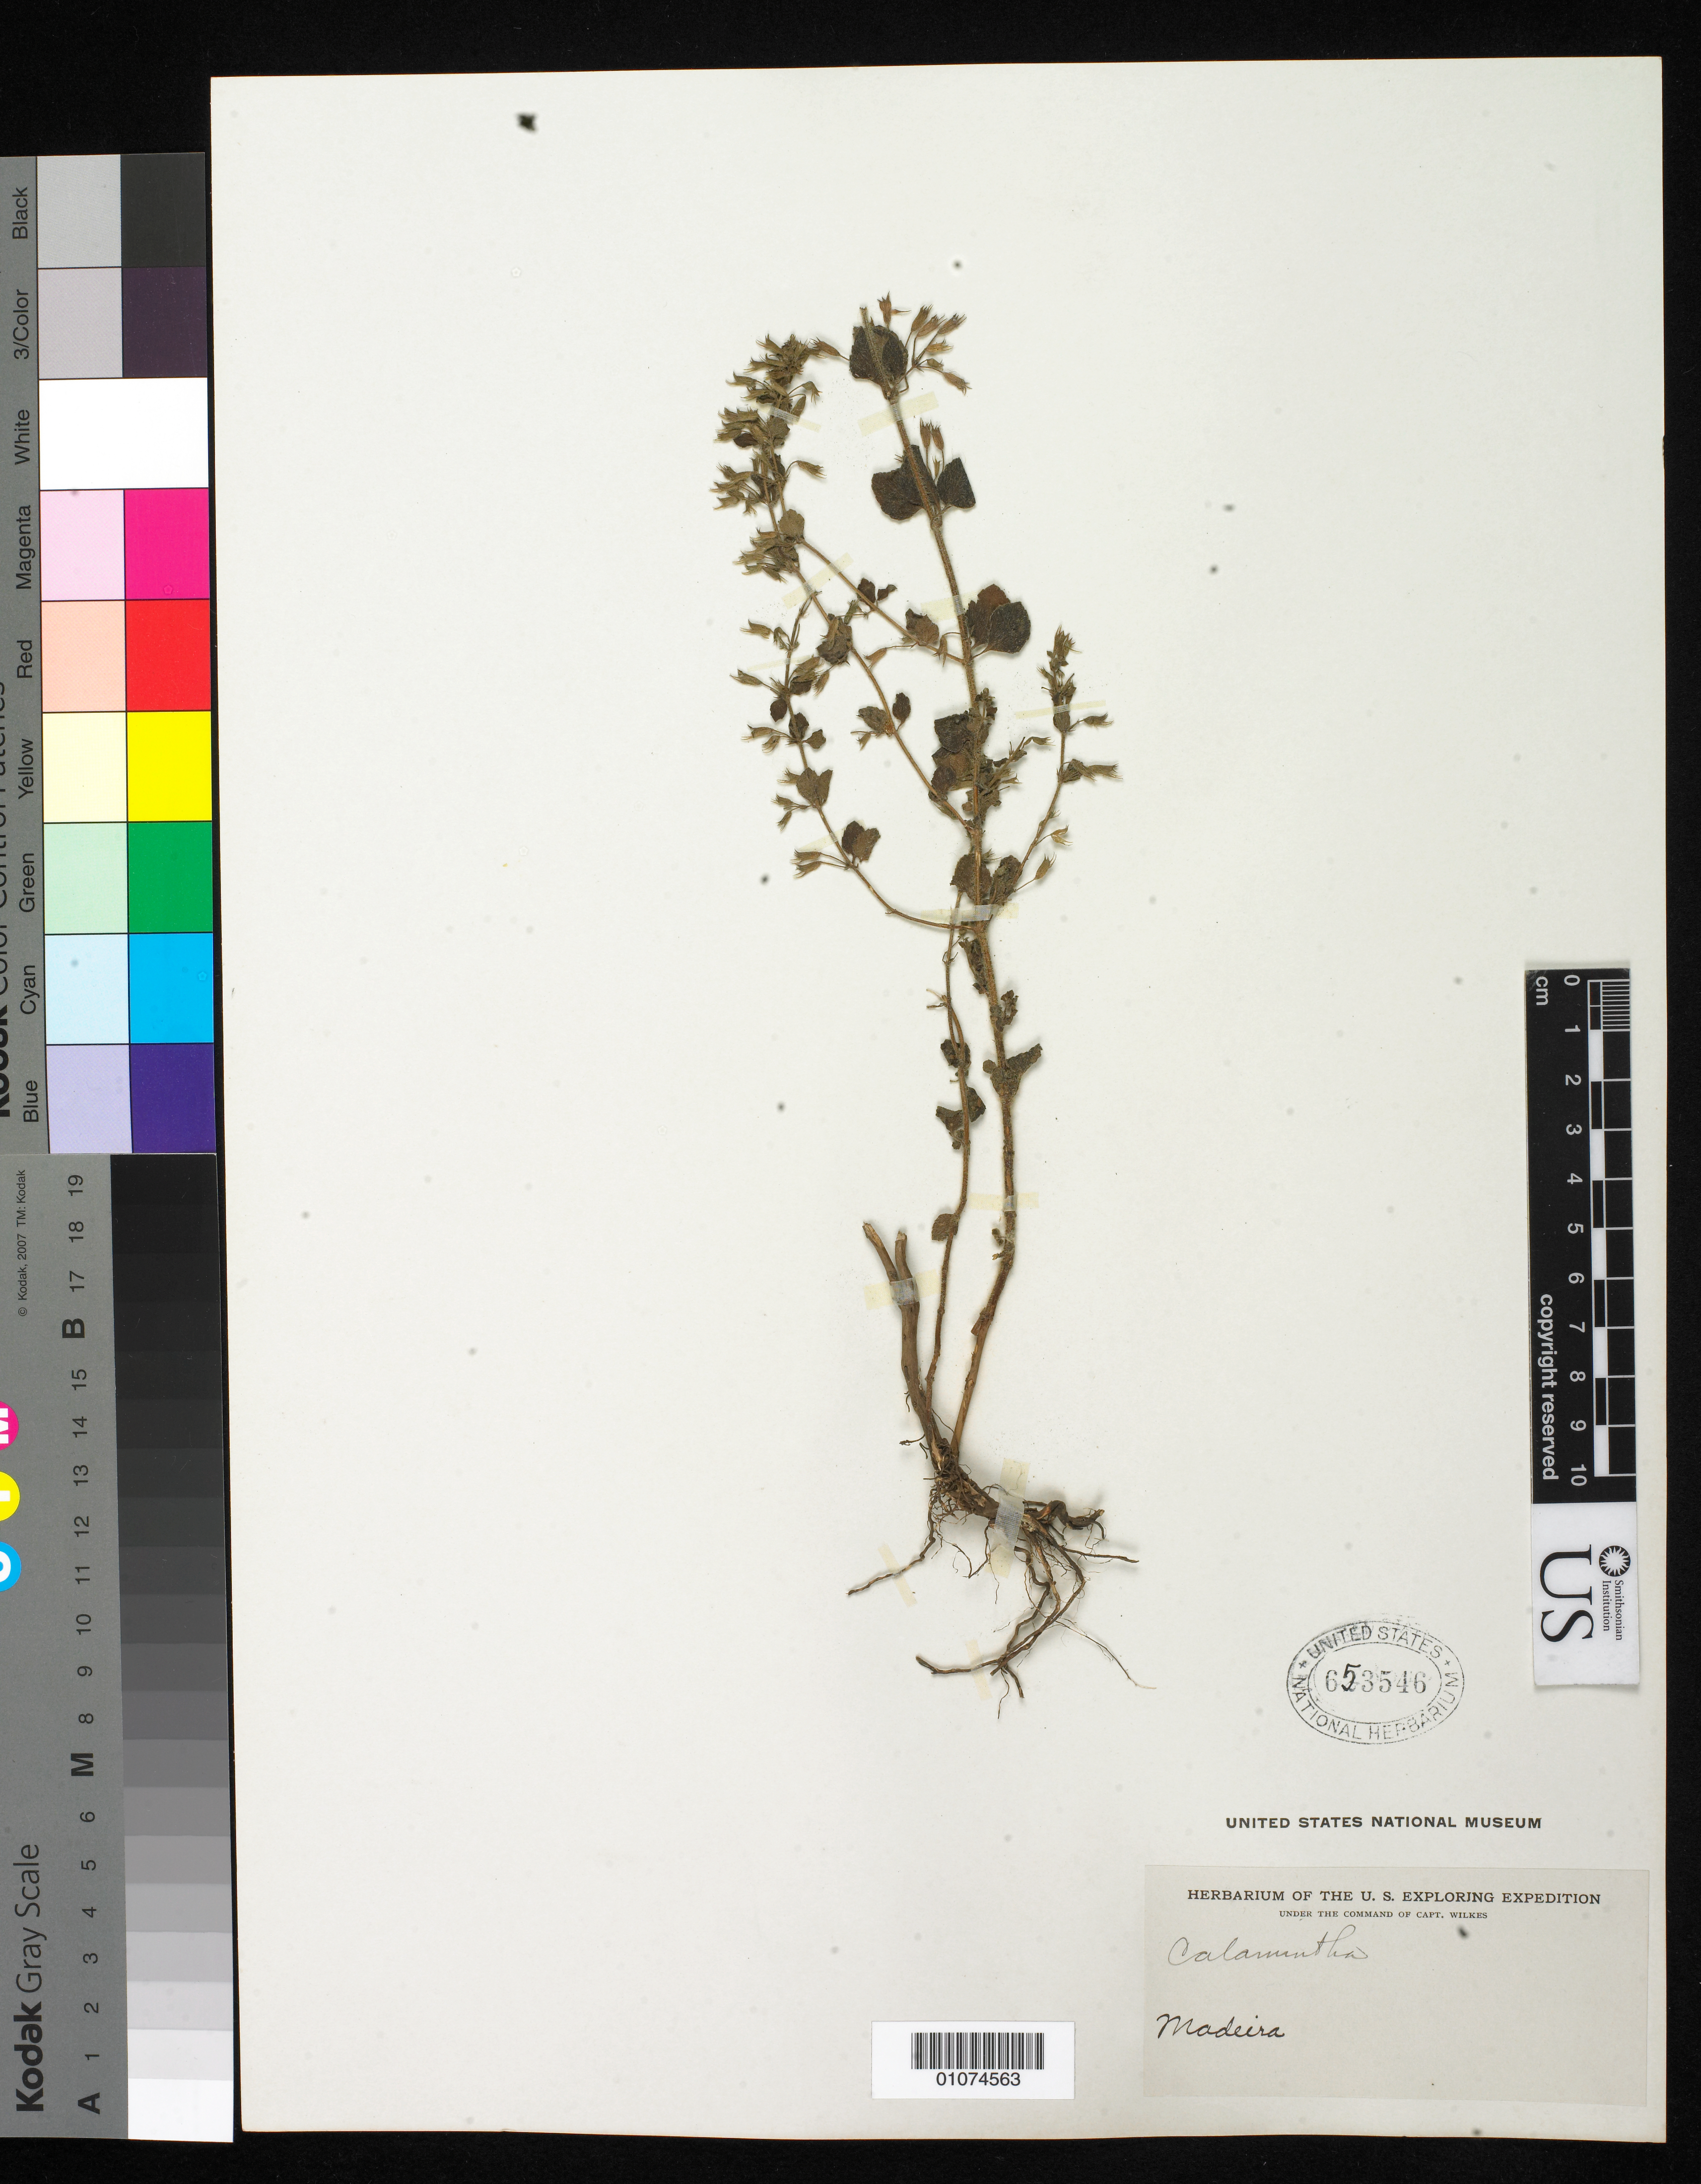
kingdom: Plantae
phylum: Tracheophyta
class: Magnoliopsida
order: Lamiales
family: Lamiaceae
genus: Calamintha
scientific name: Calamintha sp.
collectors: Wilkes Explor. Exped.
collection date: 1838/1842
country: Portugal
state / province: Madeira (Aut. Reg.)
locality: Madeira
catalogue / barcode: US 653546